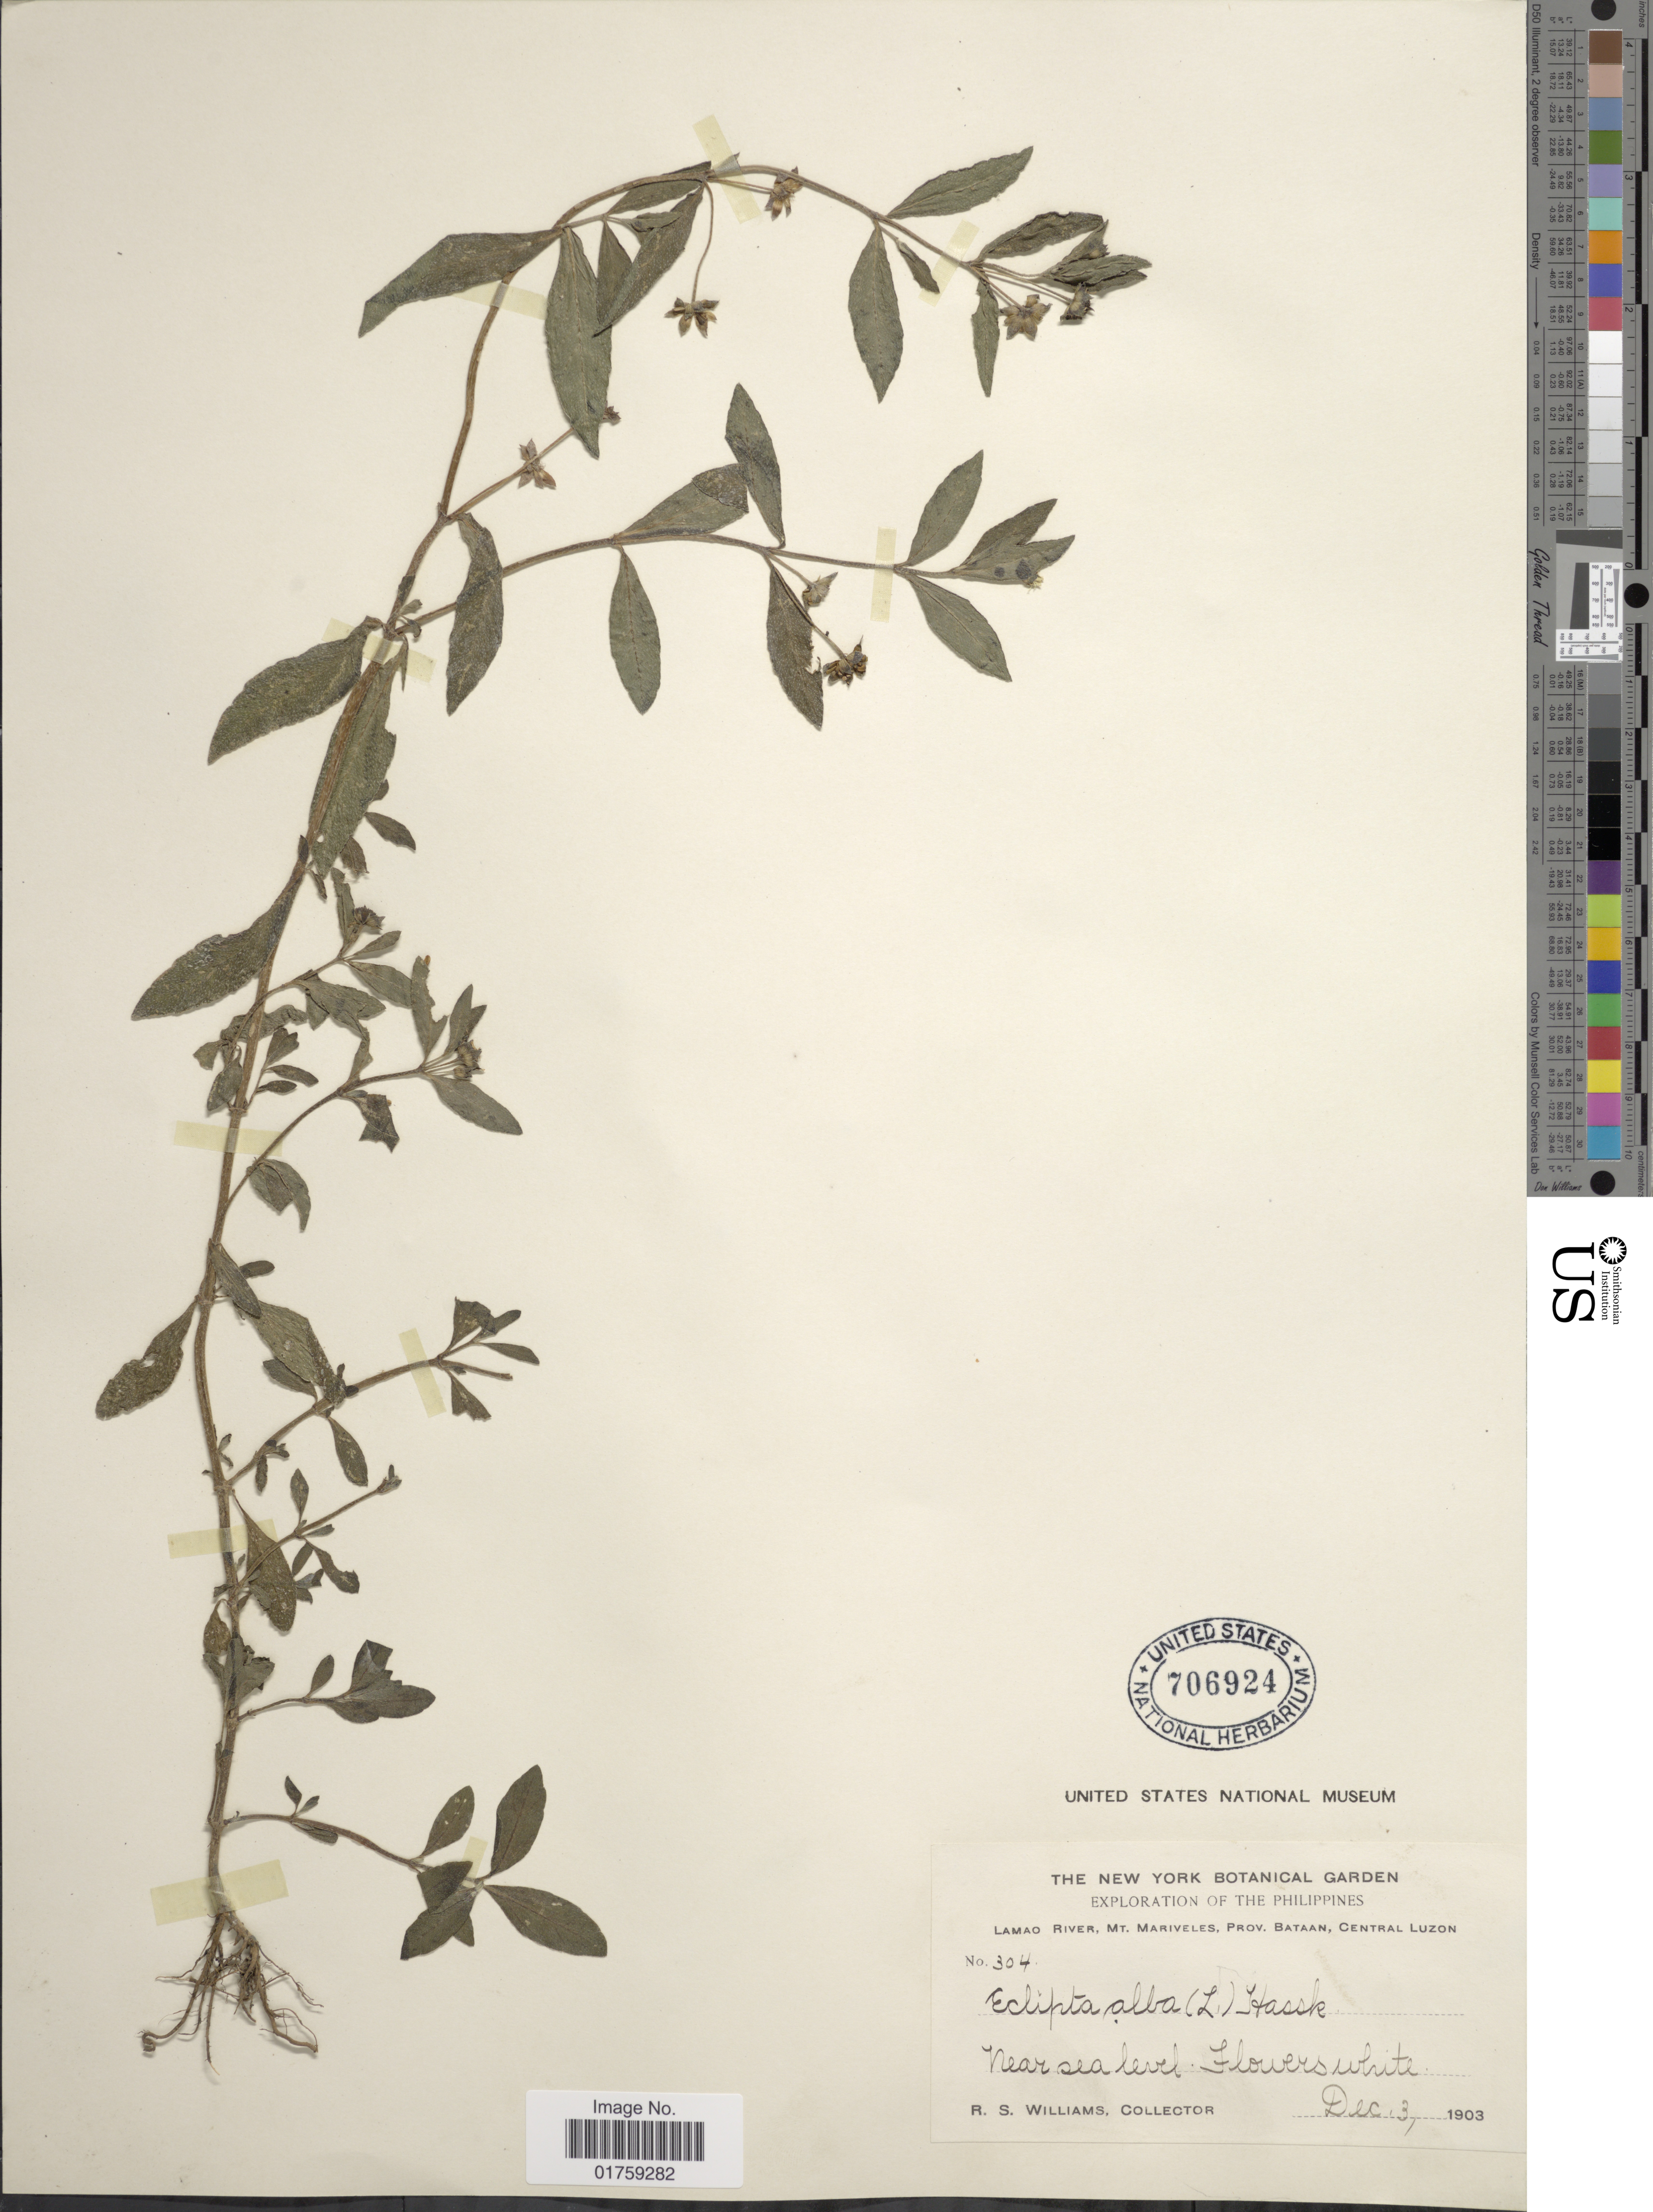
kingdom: Plantae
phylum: Tracheophyta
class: Magnoliopsida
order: Asterales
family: Asteraceae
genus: Eclipta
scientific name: Eclipta alba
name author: (L.) Hassk.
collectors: R. S. Williams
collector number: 304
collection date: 1903-12-03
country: Philippines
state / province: Central Luzon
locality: Lamao River, Mt. Mariveles, Prov. Bataan, Central Luzon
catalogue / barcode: US 706924